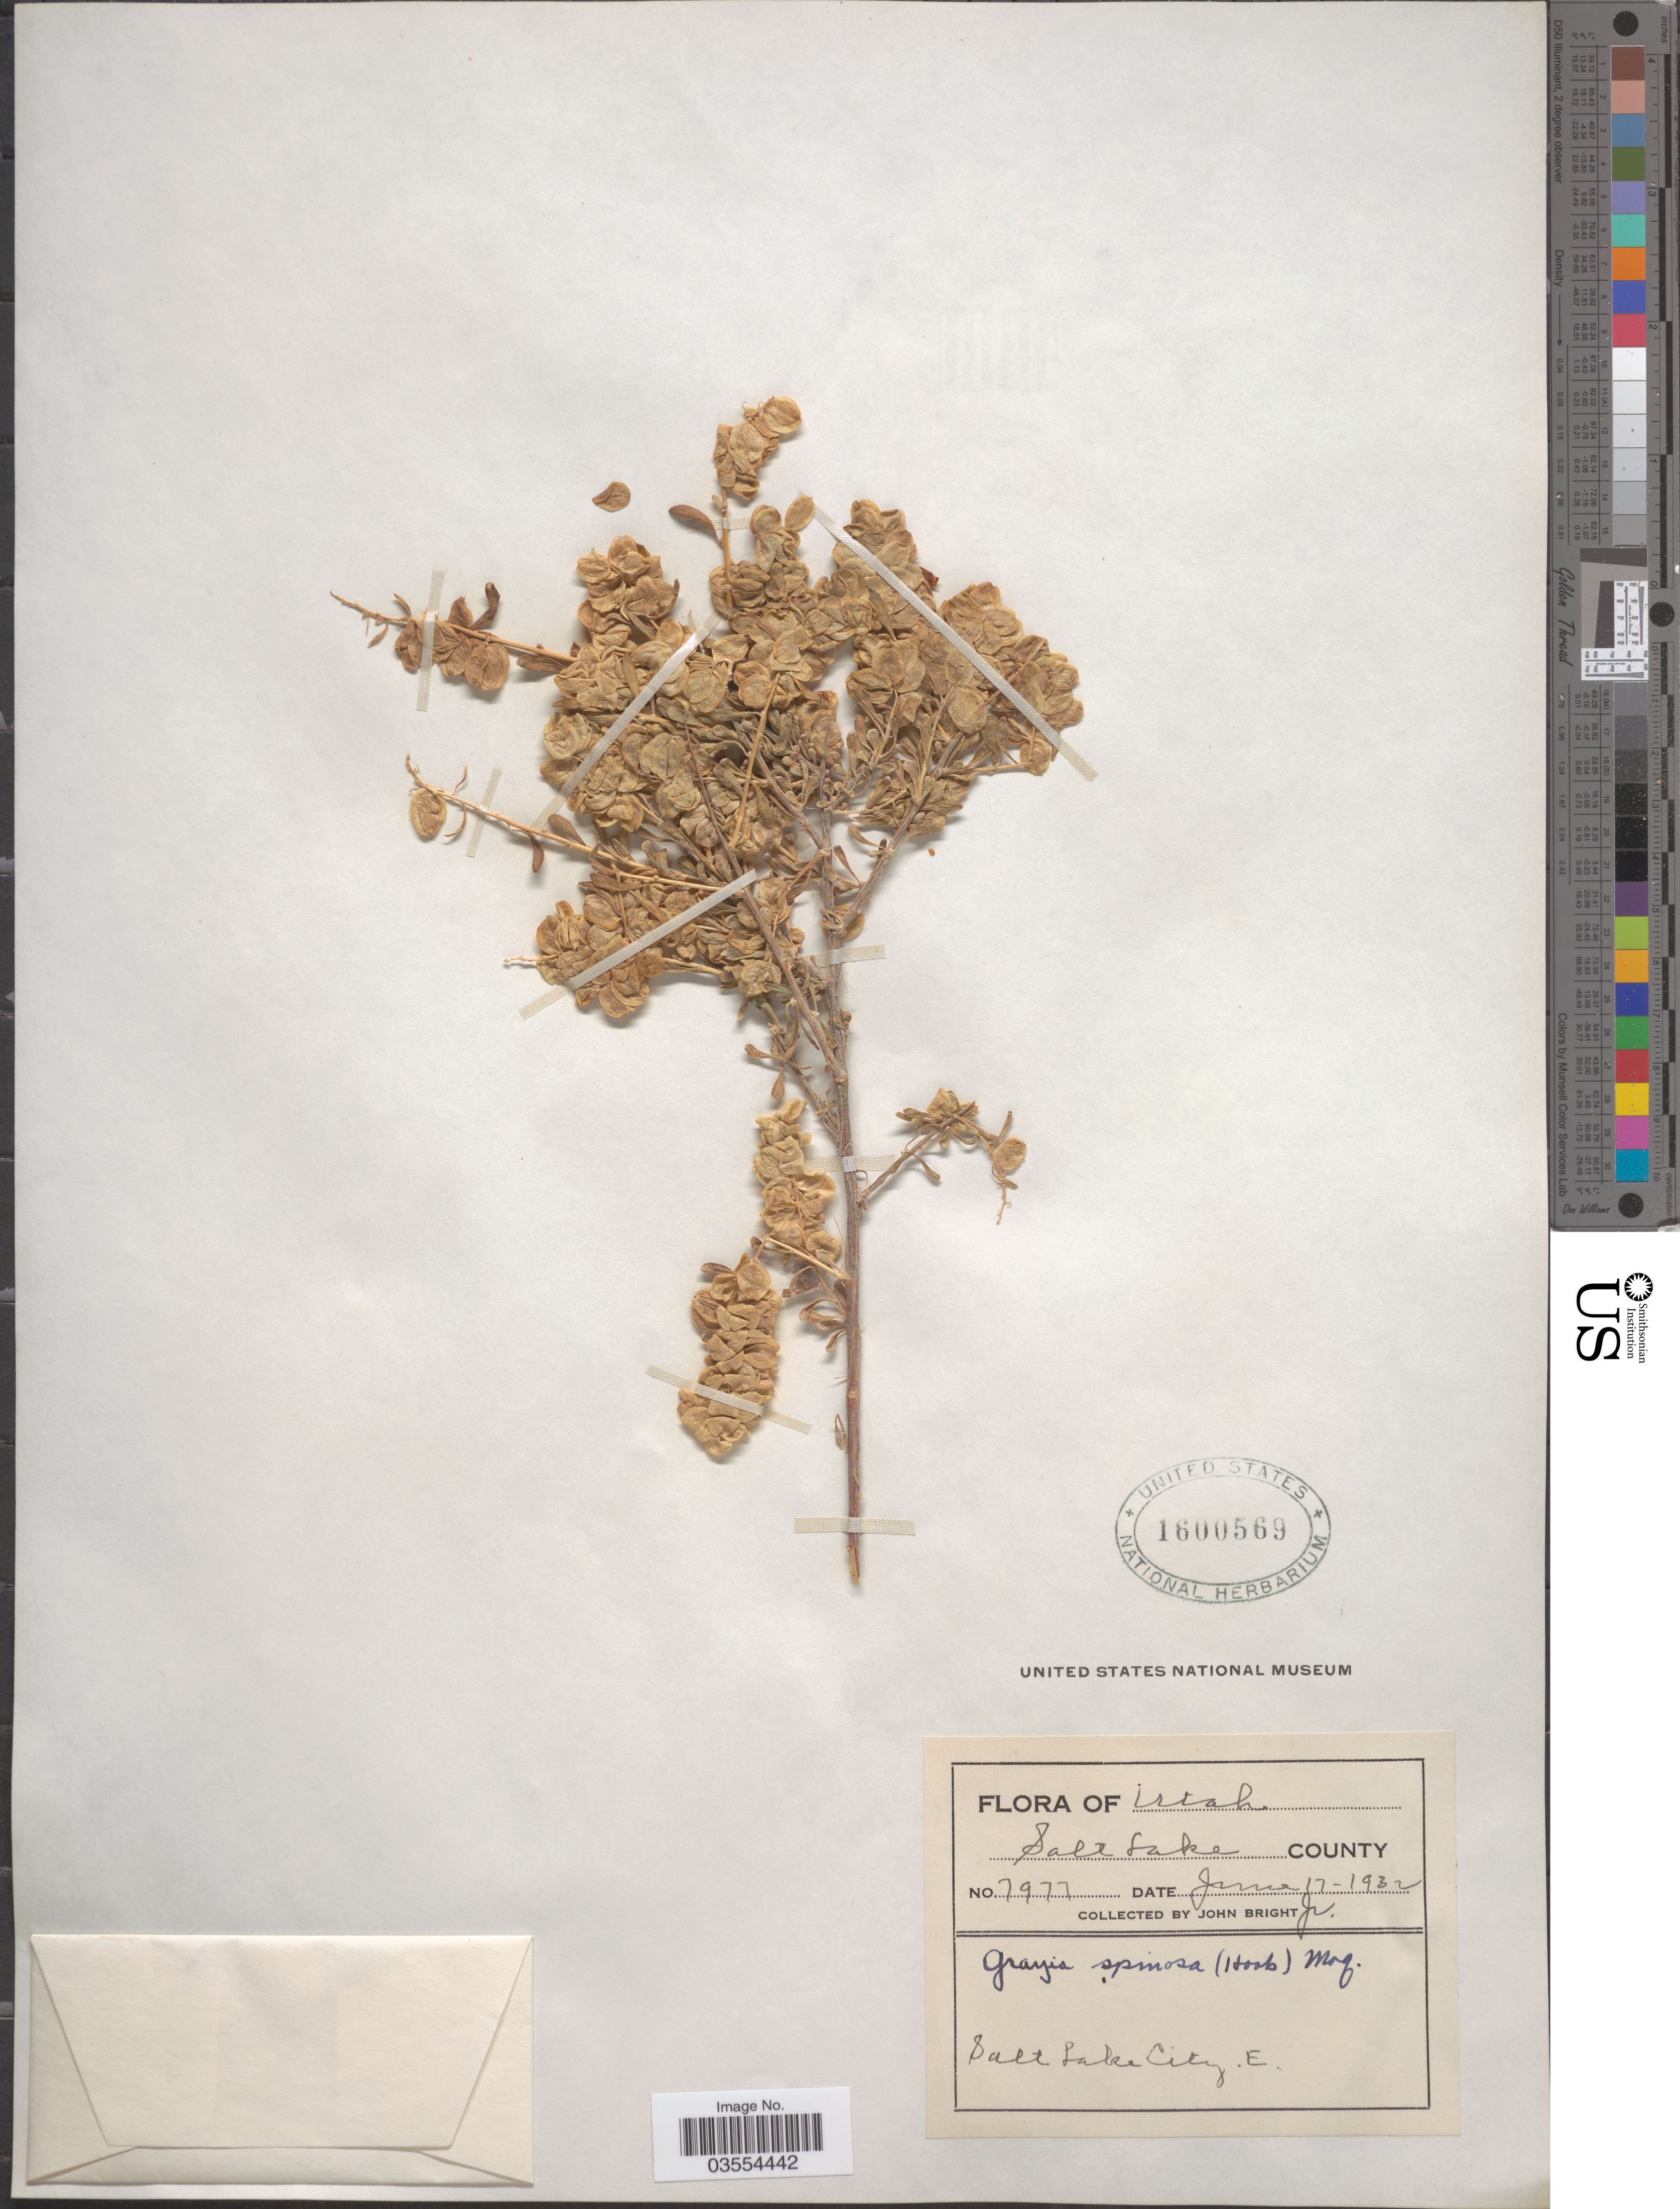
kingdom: Plantae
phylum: Tracheophyta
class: Magnoliopsida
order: Caryophyllales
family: Amaranthaceae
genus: Grayia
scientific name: Grayia spinosa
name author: (Hook.) Moq.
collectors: J. Bright Jr.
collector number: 7977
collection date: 1932-06-17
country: United States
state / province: Utah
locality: Salt Lake County. Salt Lake City. E.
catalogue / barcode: US 1600569